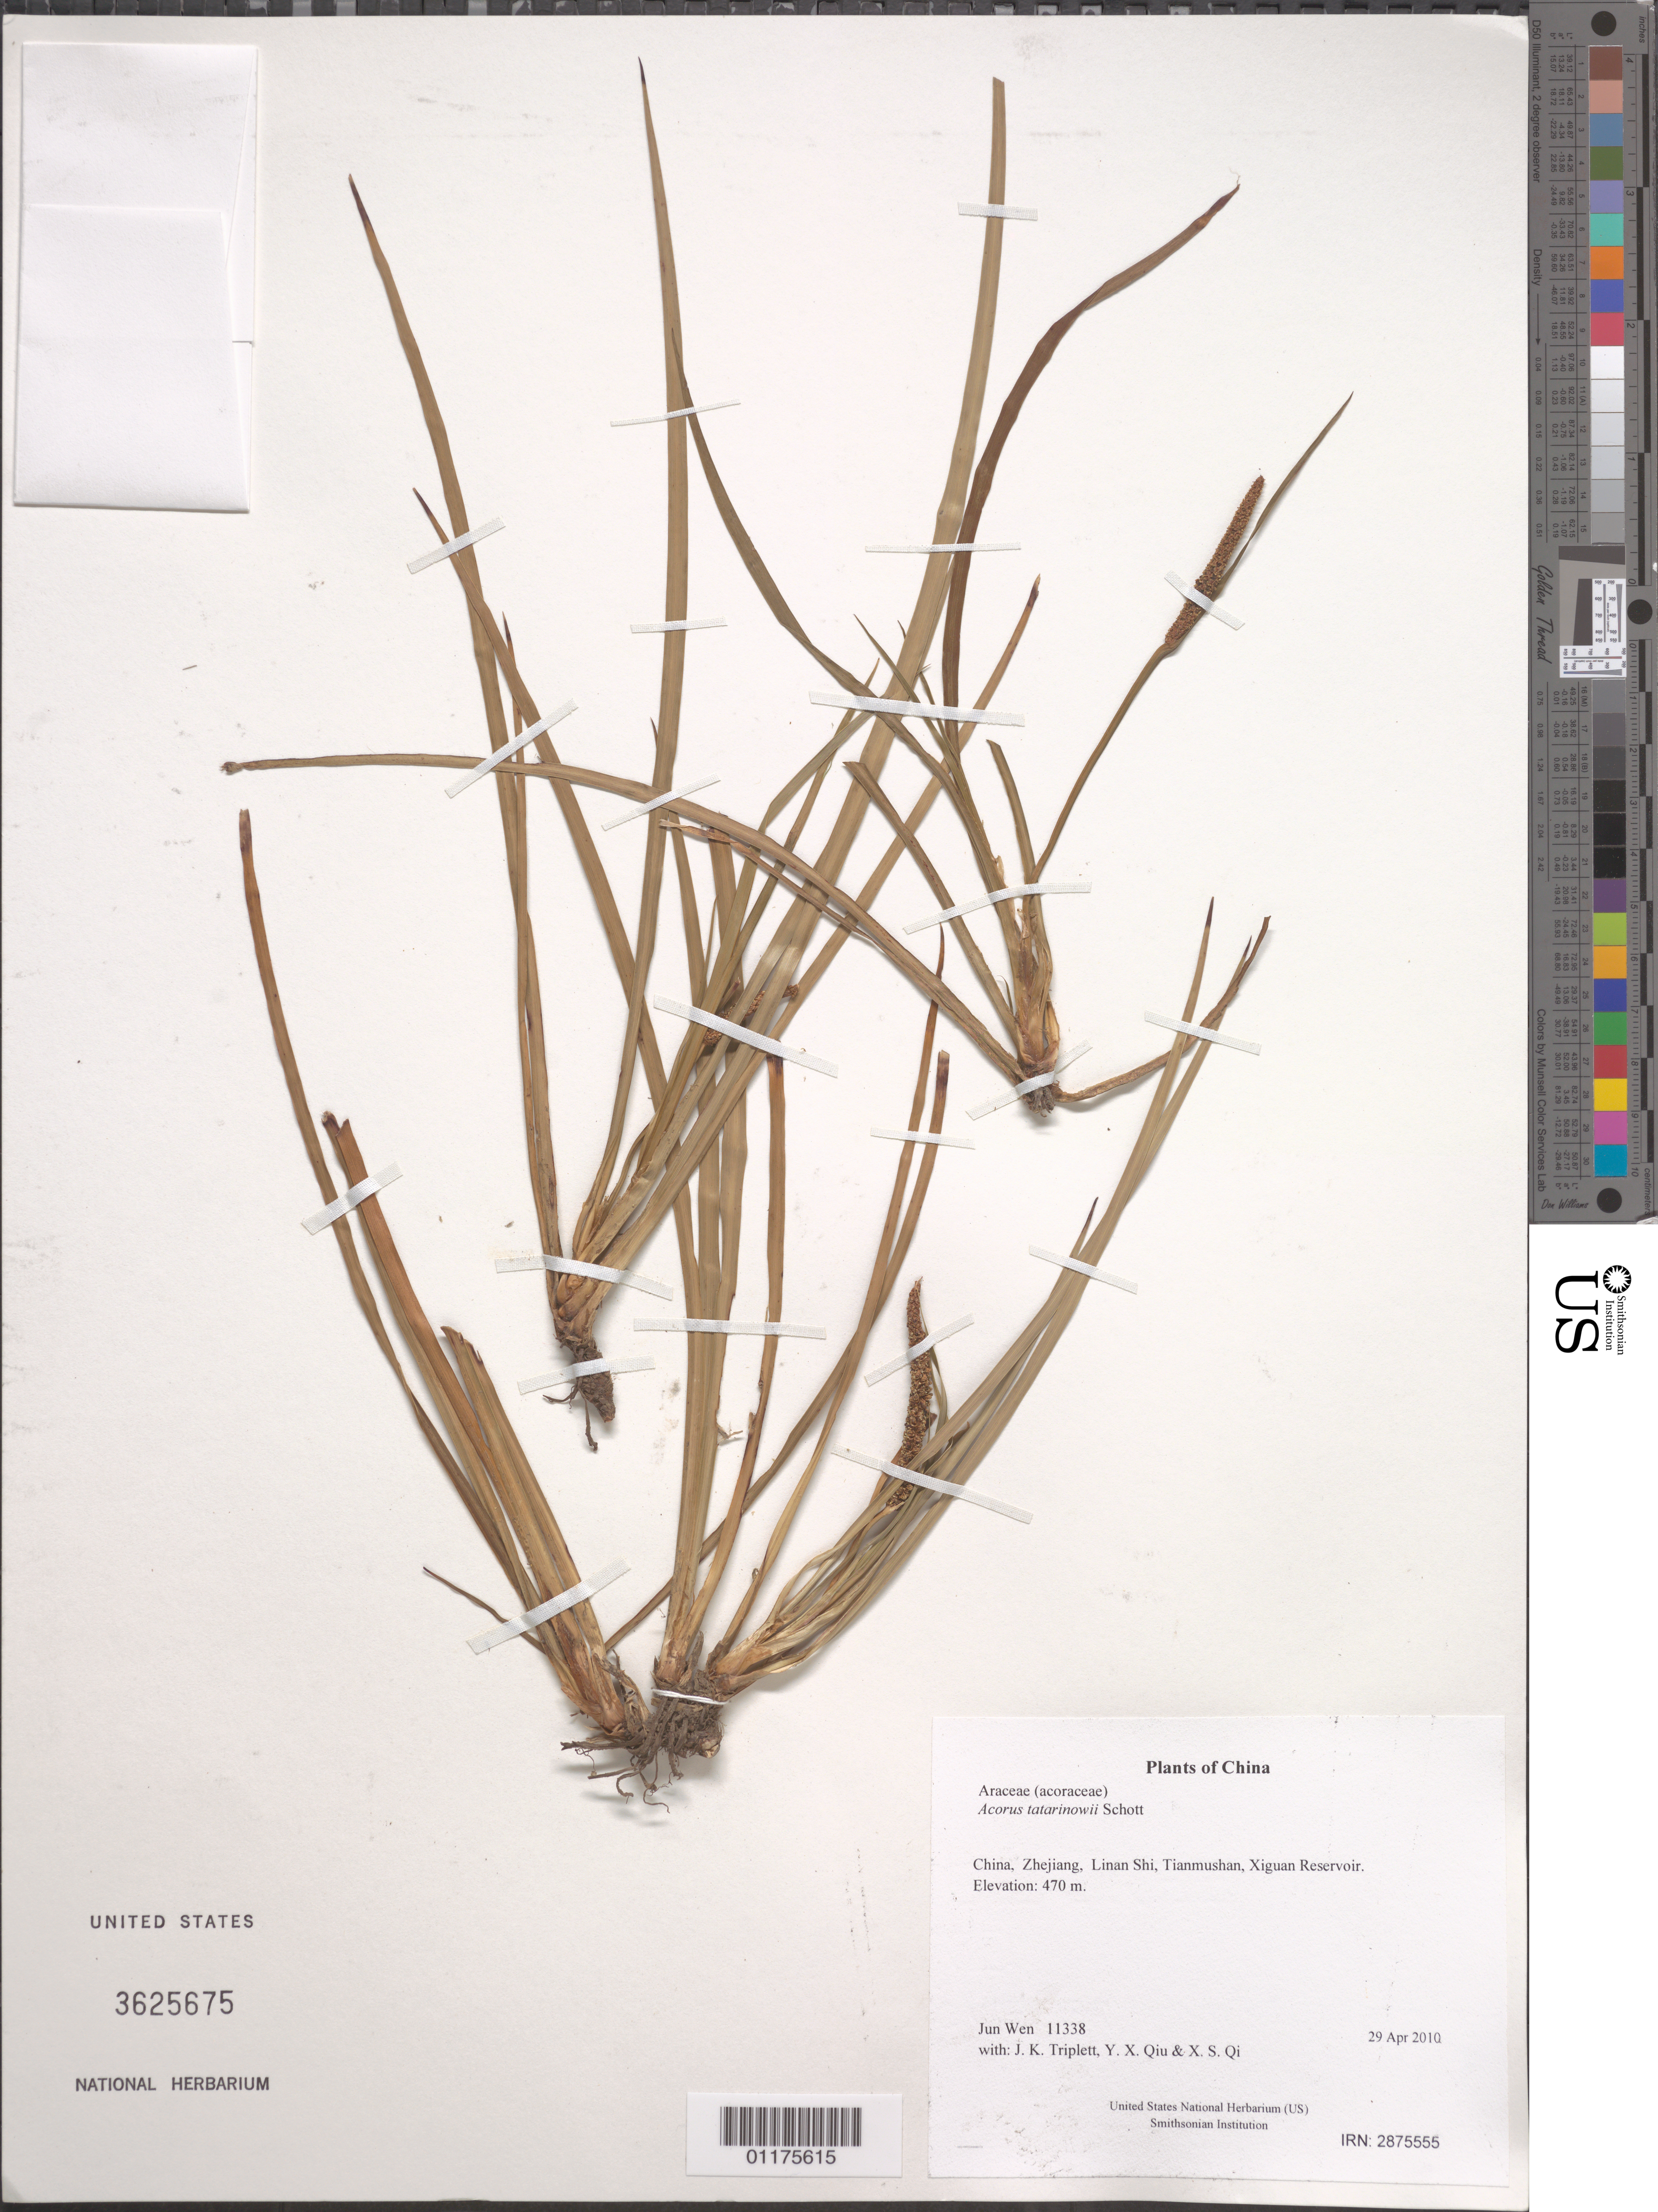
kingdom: Plantae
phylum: Tracheophyta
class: Liliopsida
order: Acorales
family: Acoraceae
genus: Acorus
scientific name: Acorus tatarinowii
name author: Schott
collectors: J. Wen, J. K. Triplett, Y. X. Qiu & X. S. Qi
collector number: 11338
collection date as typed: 29 Apr 2010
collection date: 2010-04-29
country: China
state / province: Zhejiang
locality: Linan Shi, Tianmushan, Xiguan Reservoir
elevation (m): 470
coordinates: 30 20.754 N, 119 27.127 E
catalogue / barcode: US 3625675